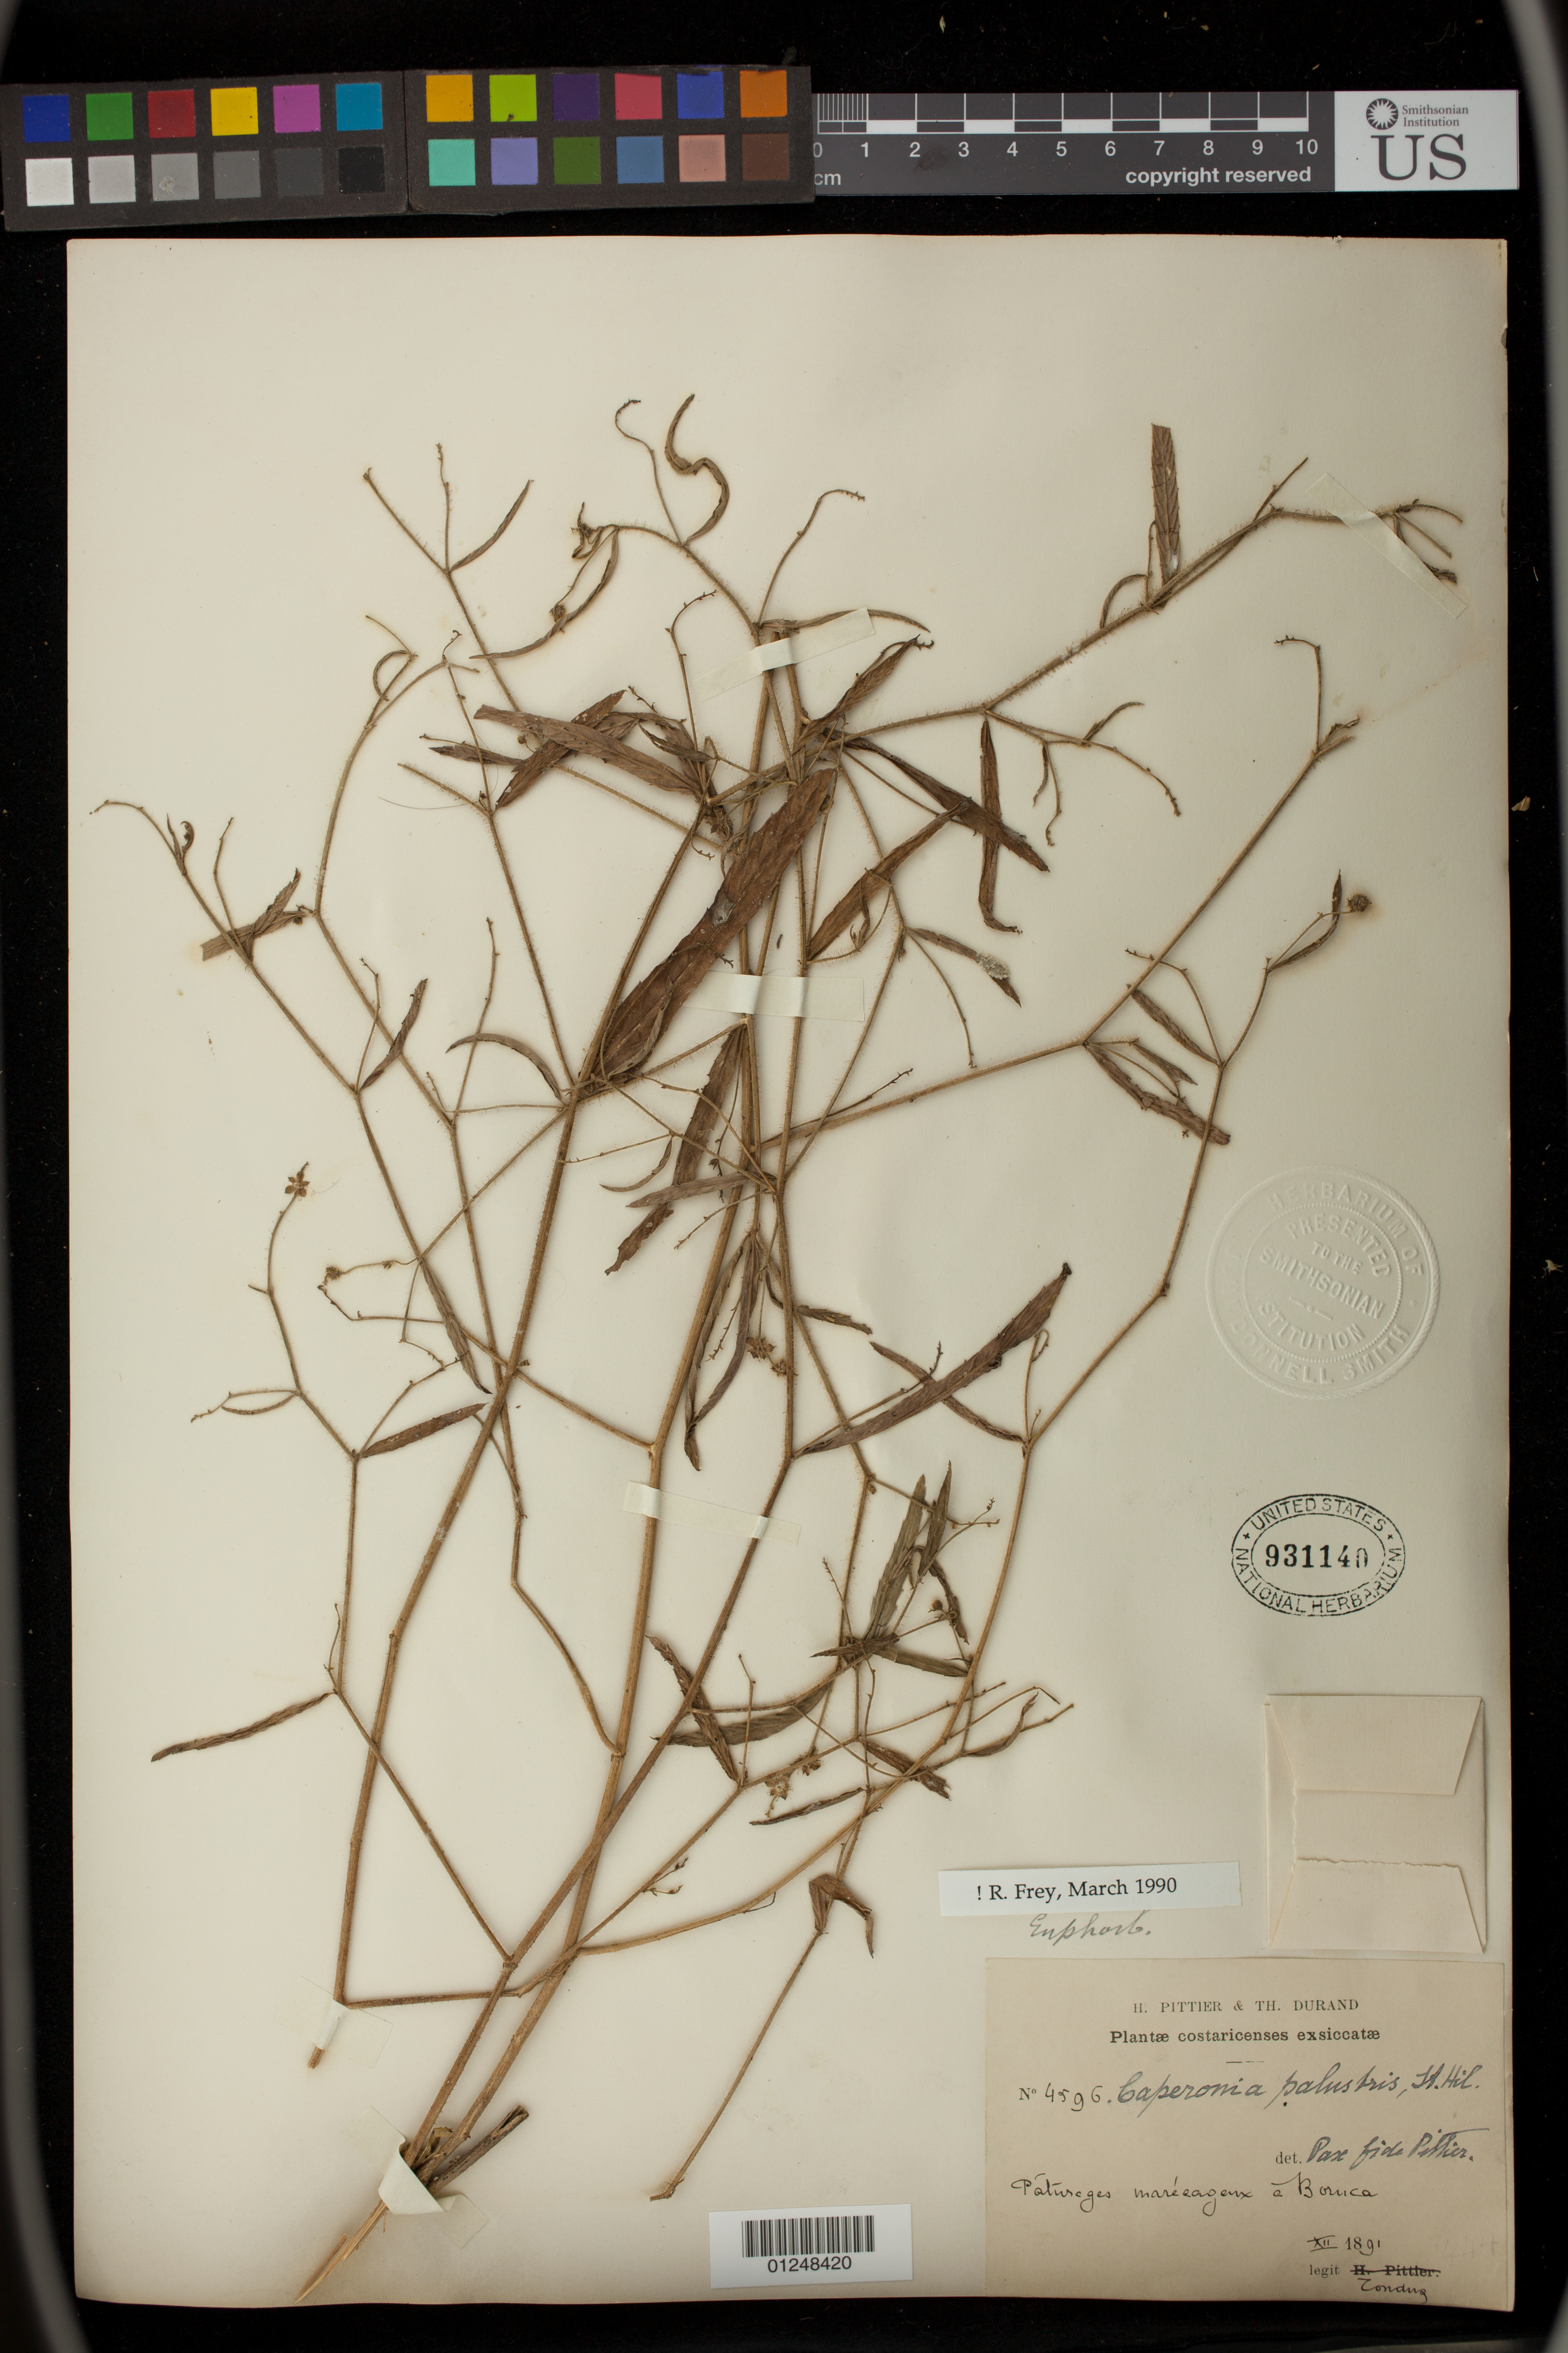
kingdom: Plantae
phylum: Tracheophyta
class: Magnoliopsida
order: Malpighiales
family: Euphorbiaceae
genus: Caperonia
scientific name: Caperonia palustris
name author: (L.) A. St.-Hil.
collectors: H. F. Pittier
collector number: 4596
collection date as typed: Dec 1891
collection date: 1891-12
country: Costa Rica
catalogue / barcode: US 931140